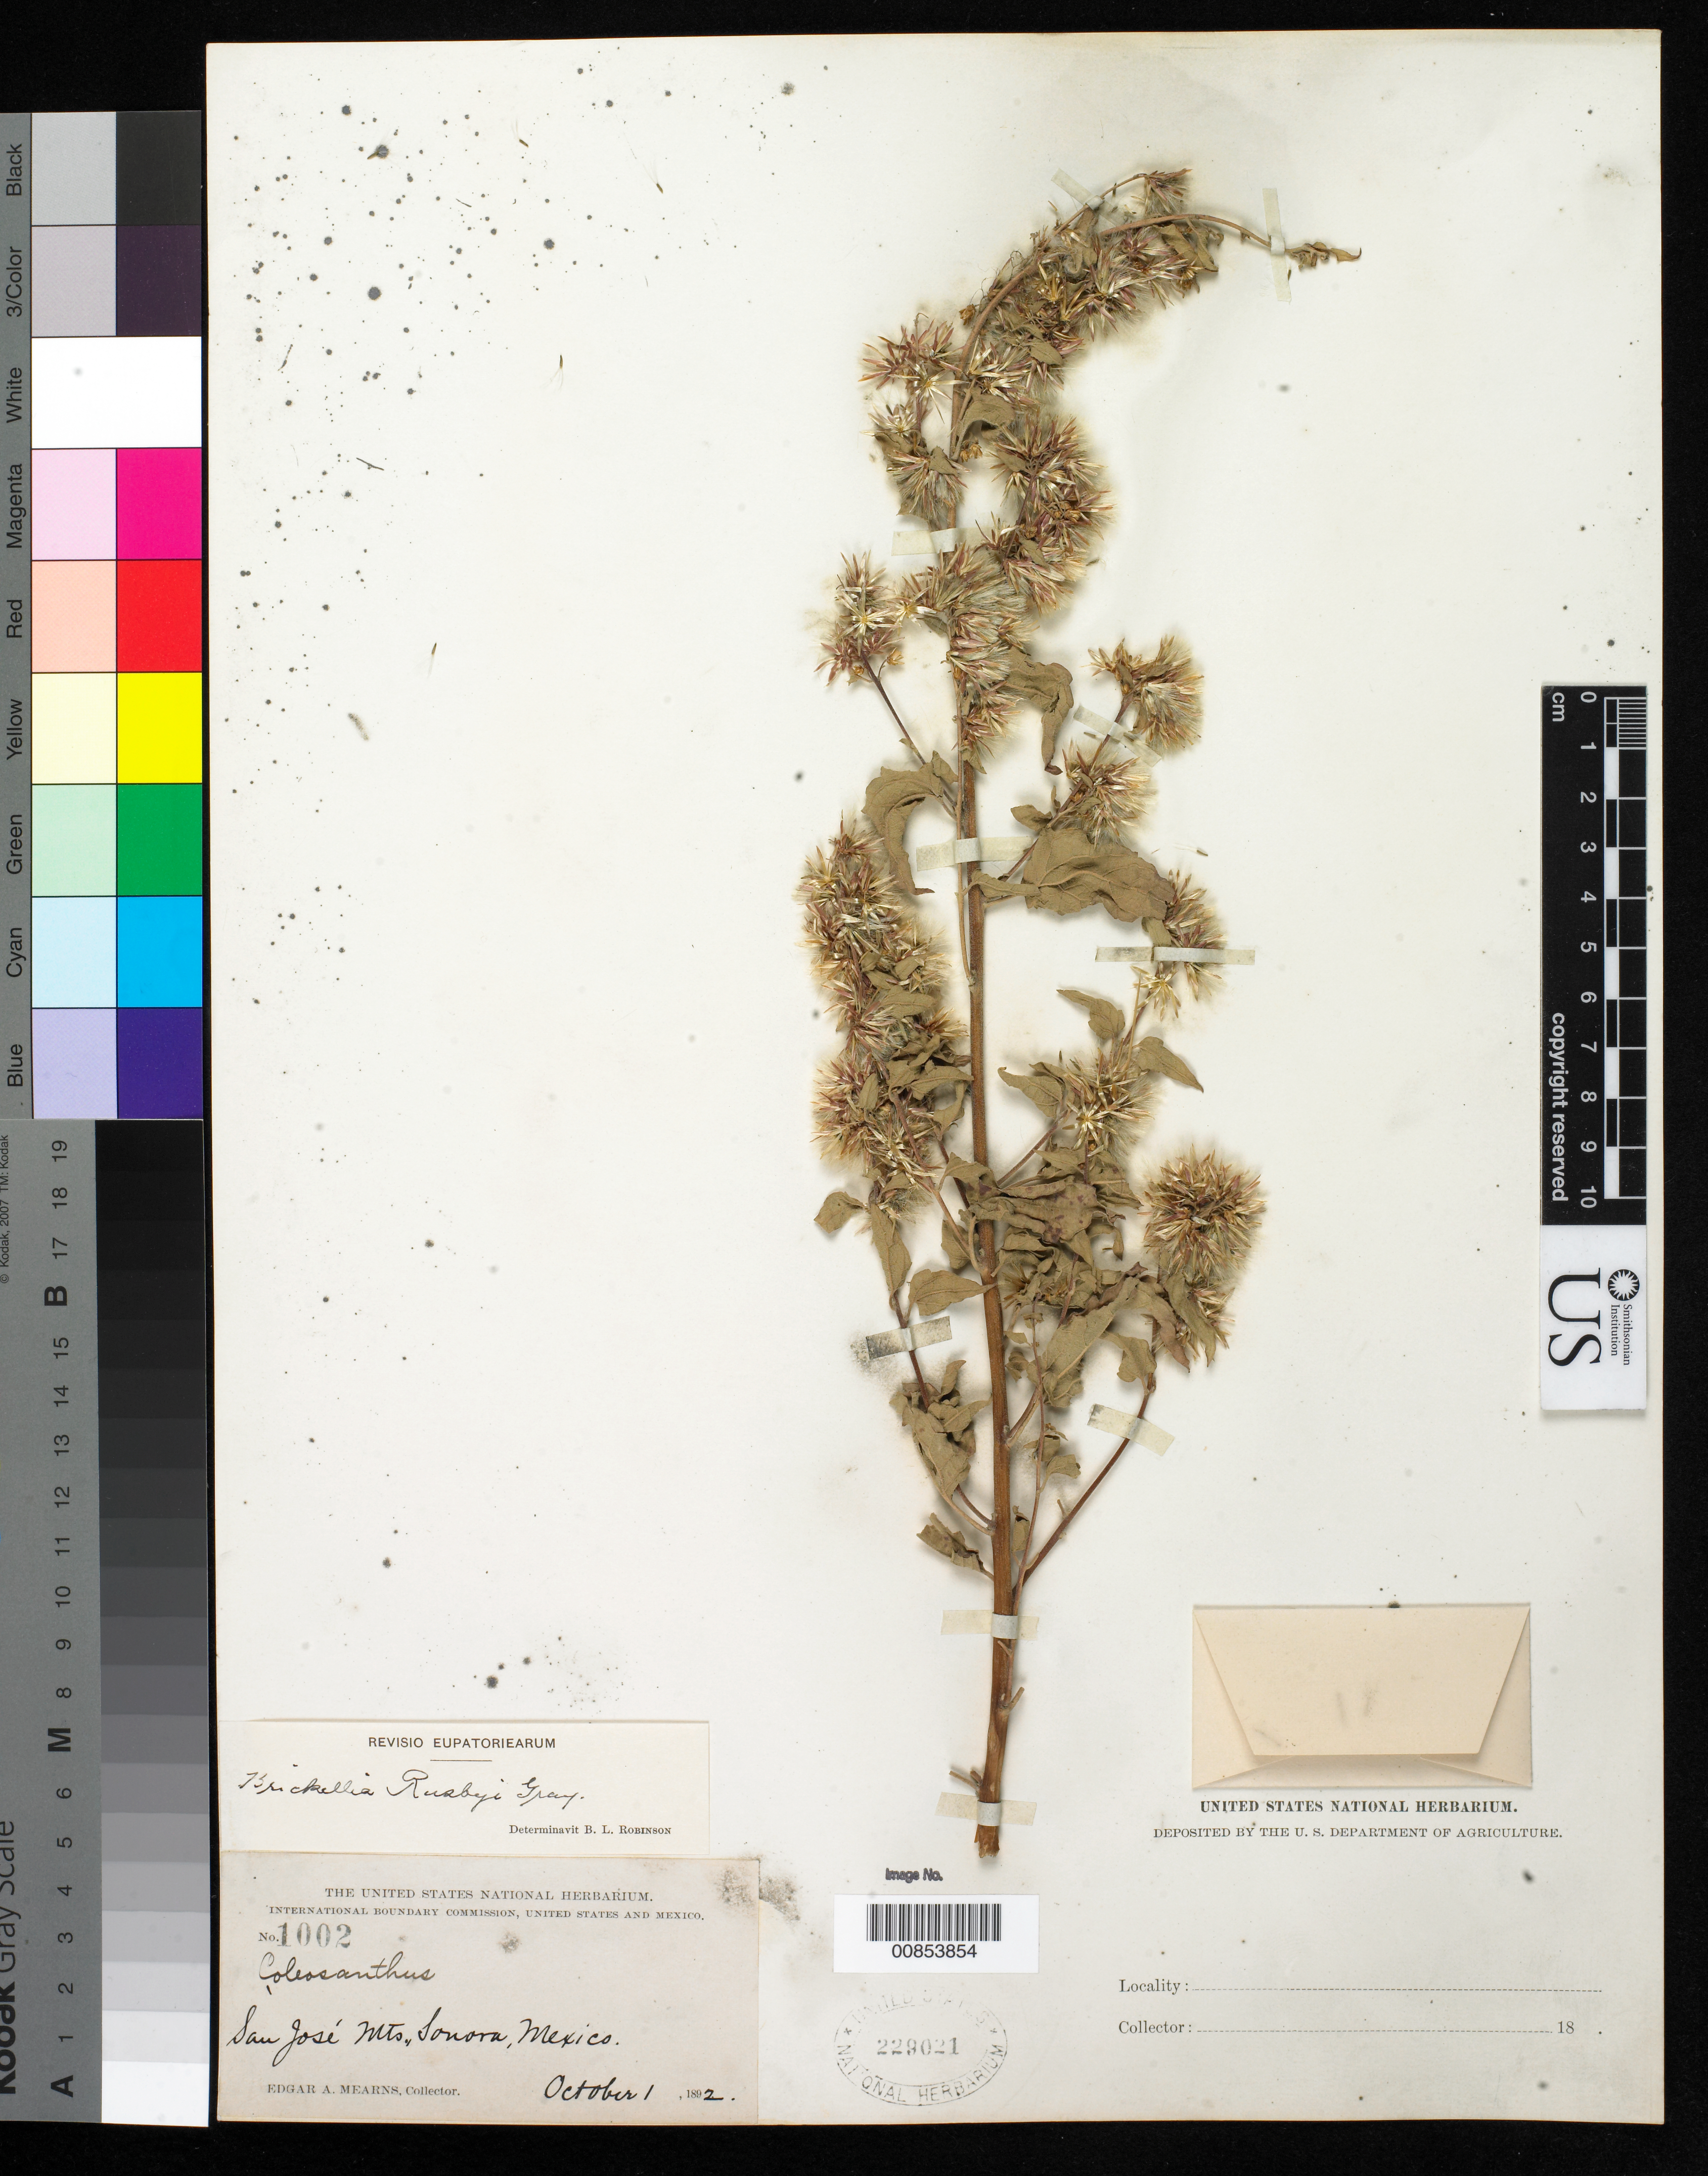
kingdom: Plantae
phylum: Tracheophyta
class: Magnoliopsida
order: Asterales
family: Asteraceae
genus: Brickellia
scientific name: Brickellia rusbyi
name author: A. Gray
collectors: E. A. Mearns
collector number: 1002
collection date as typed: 01 Oct 1892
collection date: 1892-10-01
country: Mexico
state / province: Sonora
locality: San José Mts., Sonora.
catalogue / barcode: US 229021